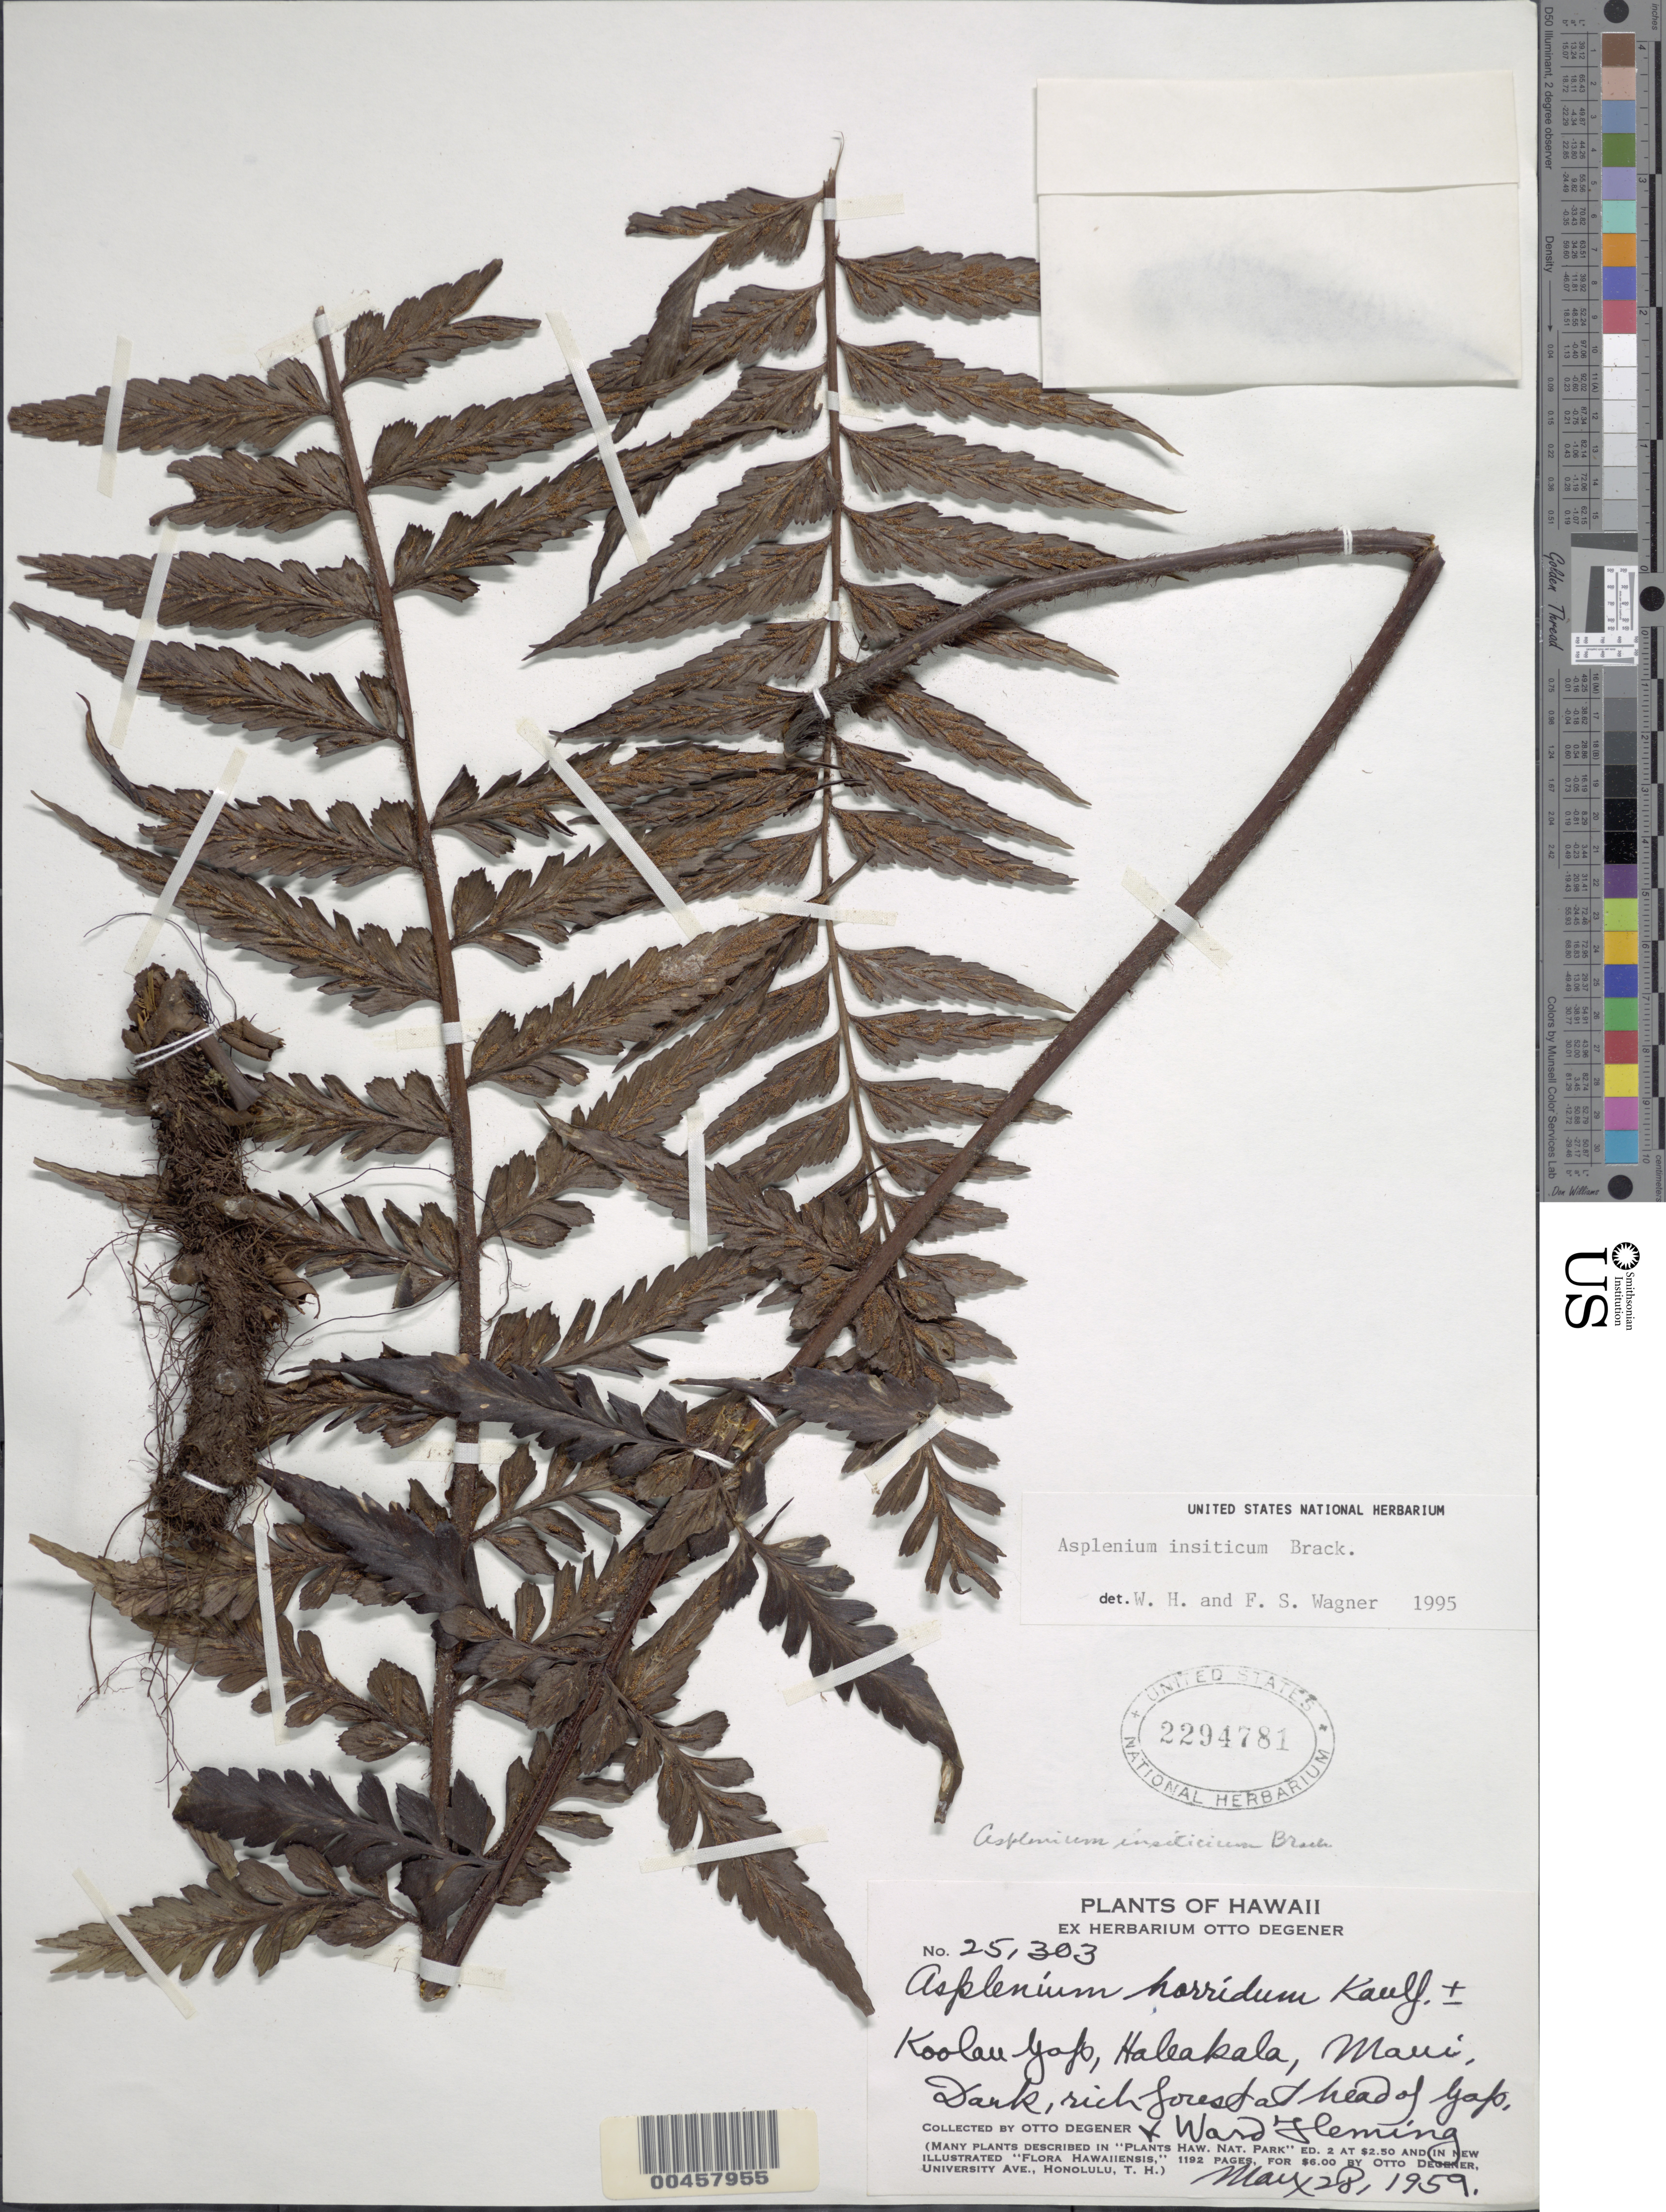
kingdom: Plantae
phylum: Tracheophyta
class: Polypodiopsida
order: Polypodiales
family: Aspleniaceae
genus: Asplenium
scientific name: Asplenium insiticium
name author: Brack. in Wilkes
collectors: O. Degener & W. Fleming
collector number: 25303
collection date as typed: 28 May 1959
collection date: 1959-05-28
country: United States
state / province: Hawaii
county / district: Maui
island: Maui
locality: Koolau Gap, Haleakala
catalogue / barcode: US 2294781